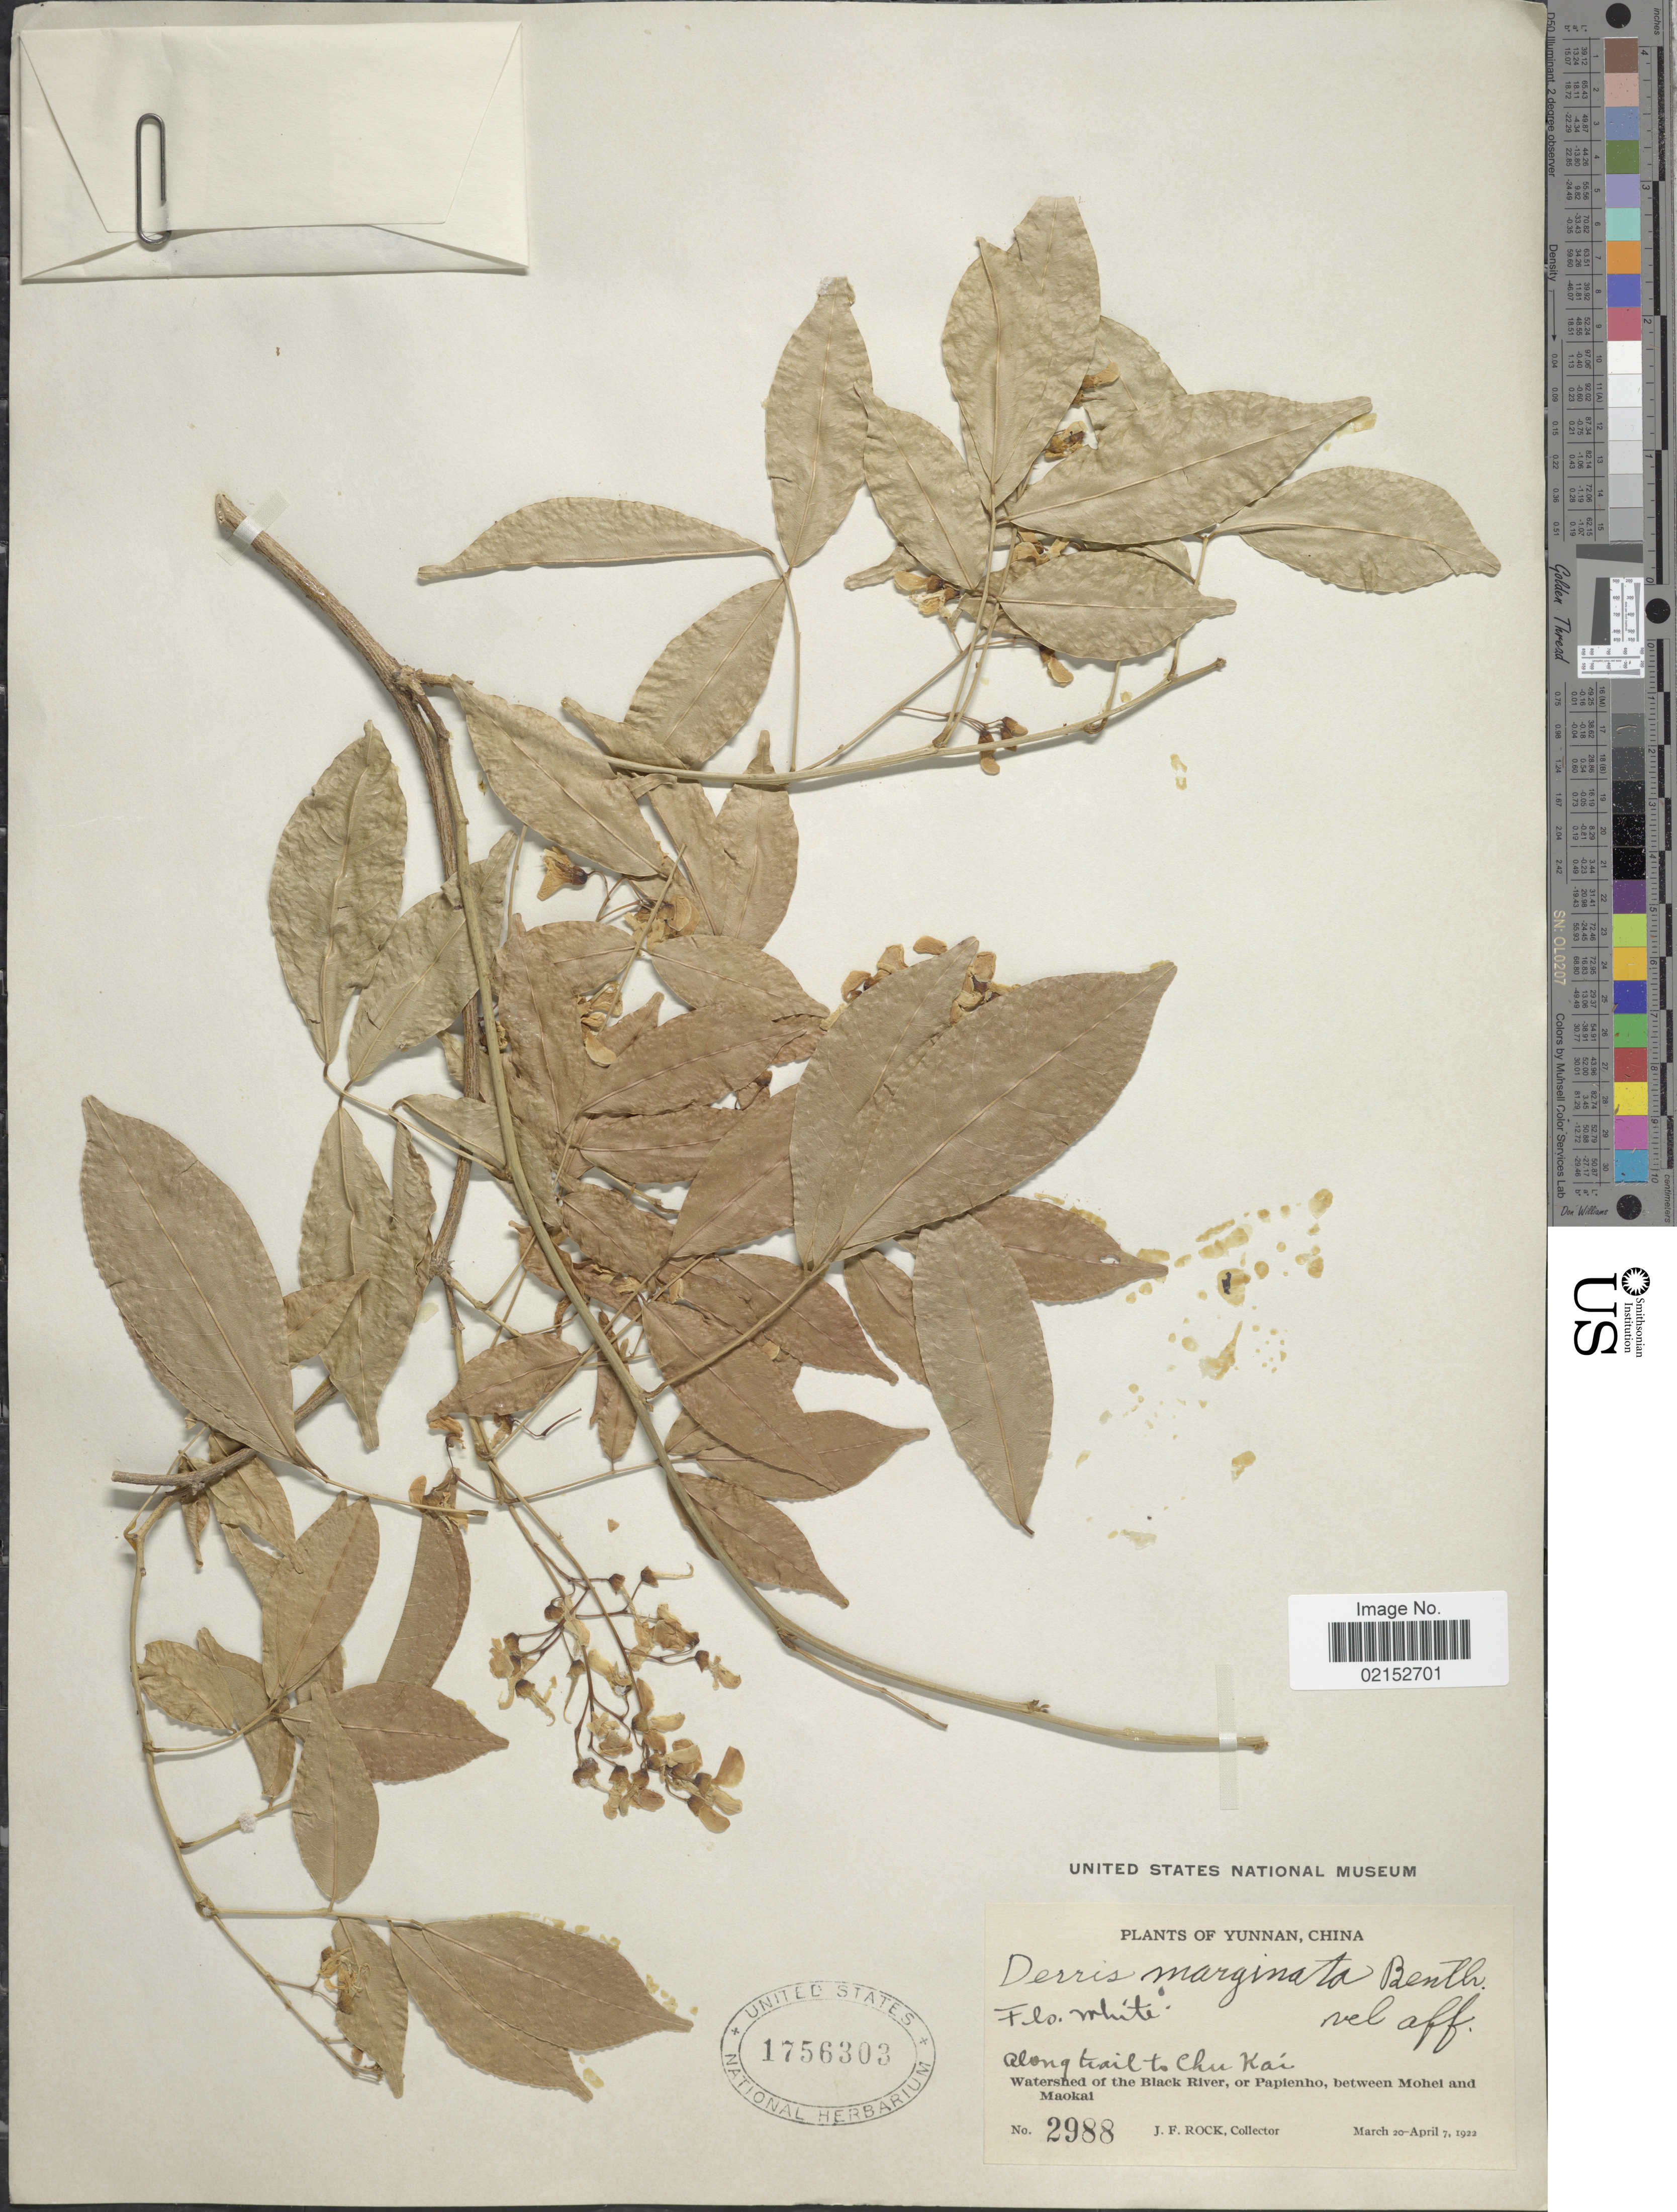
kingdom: Plantae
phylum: Tracheophyta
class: Magnoliopsida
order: Fabales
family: Fabaceae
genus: Derris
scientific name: Derris marginata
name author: (Roxb.) Benth.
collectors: J. Rock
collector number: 2988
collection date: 1922-03-20/1922-04-07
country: China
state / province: Yunnan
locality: Along trail to Chu Kai, watershed of the Black River, or Papienho, between Mohei and Maokai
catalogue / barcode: US 1756303